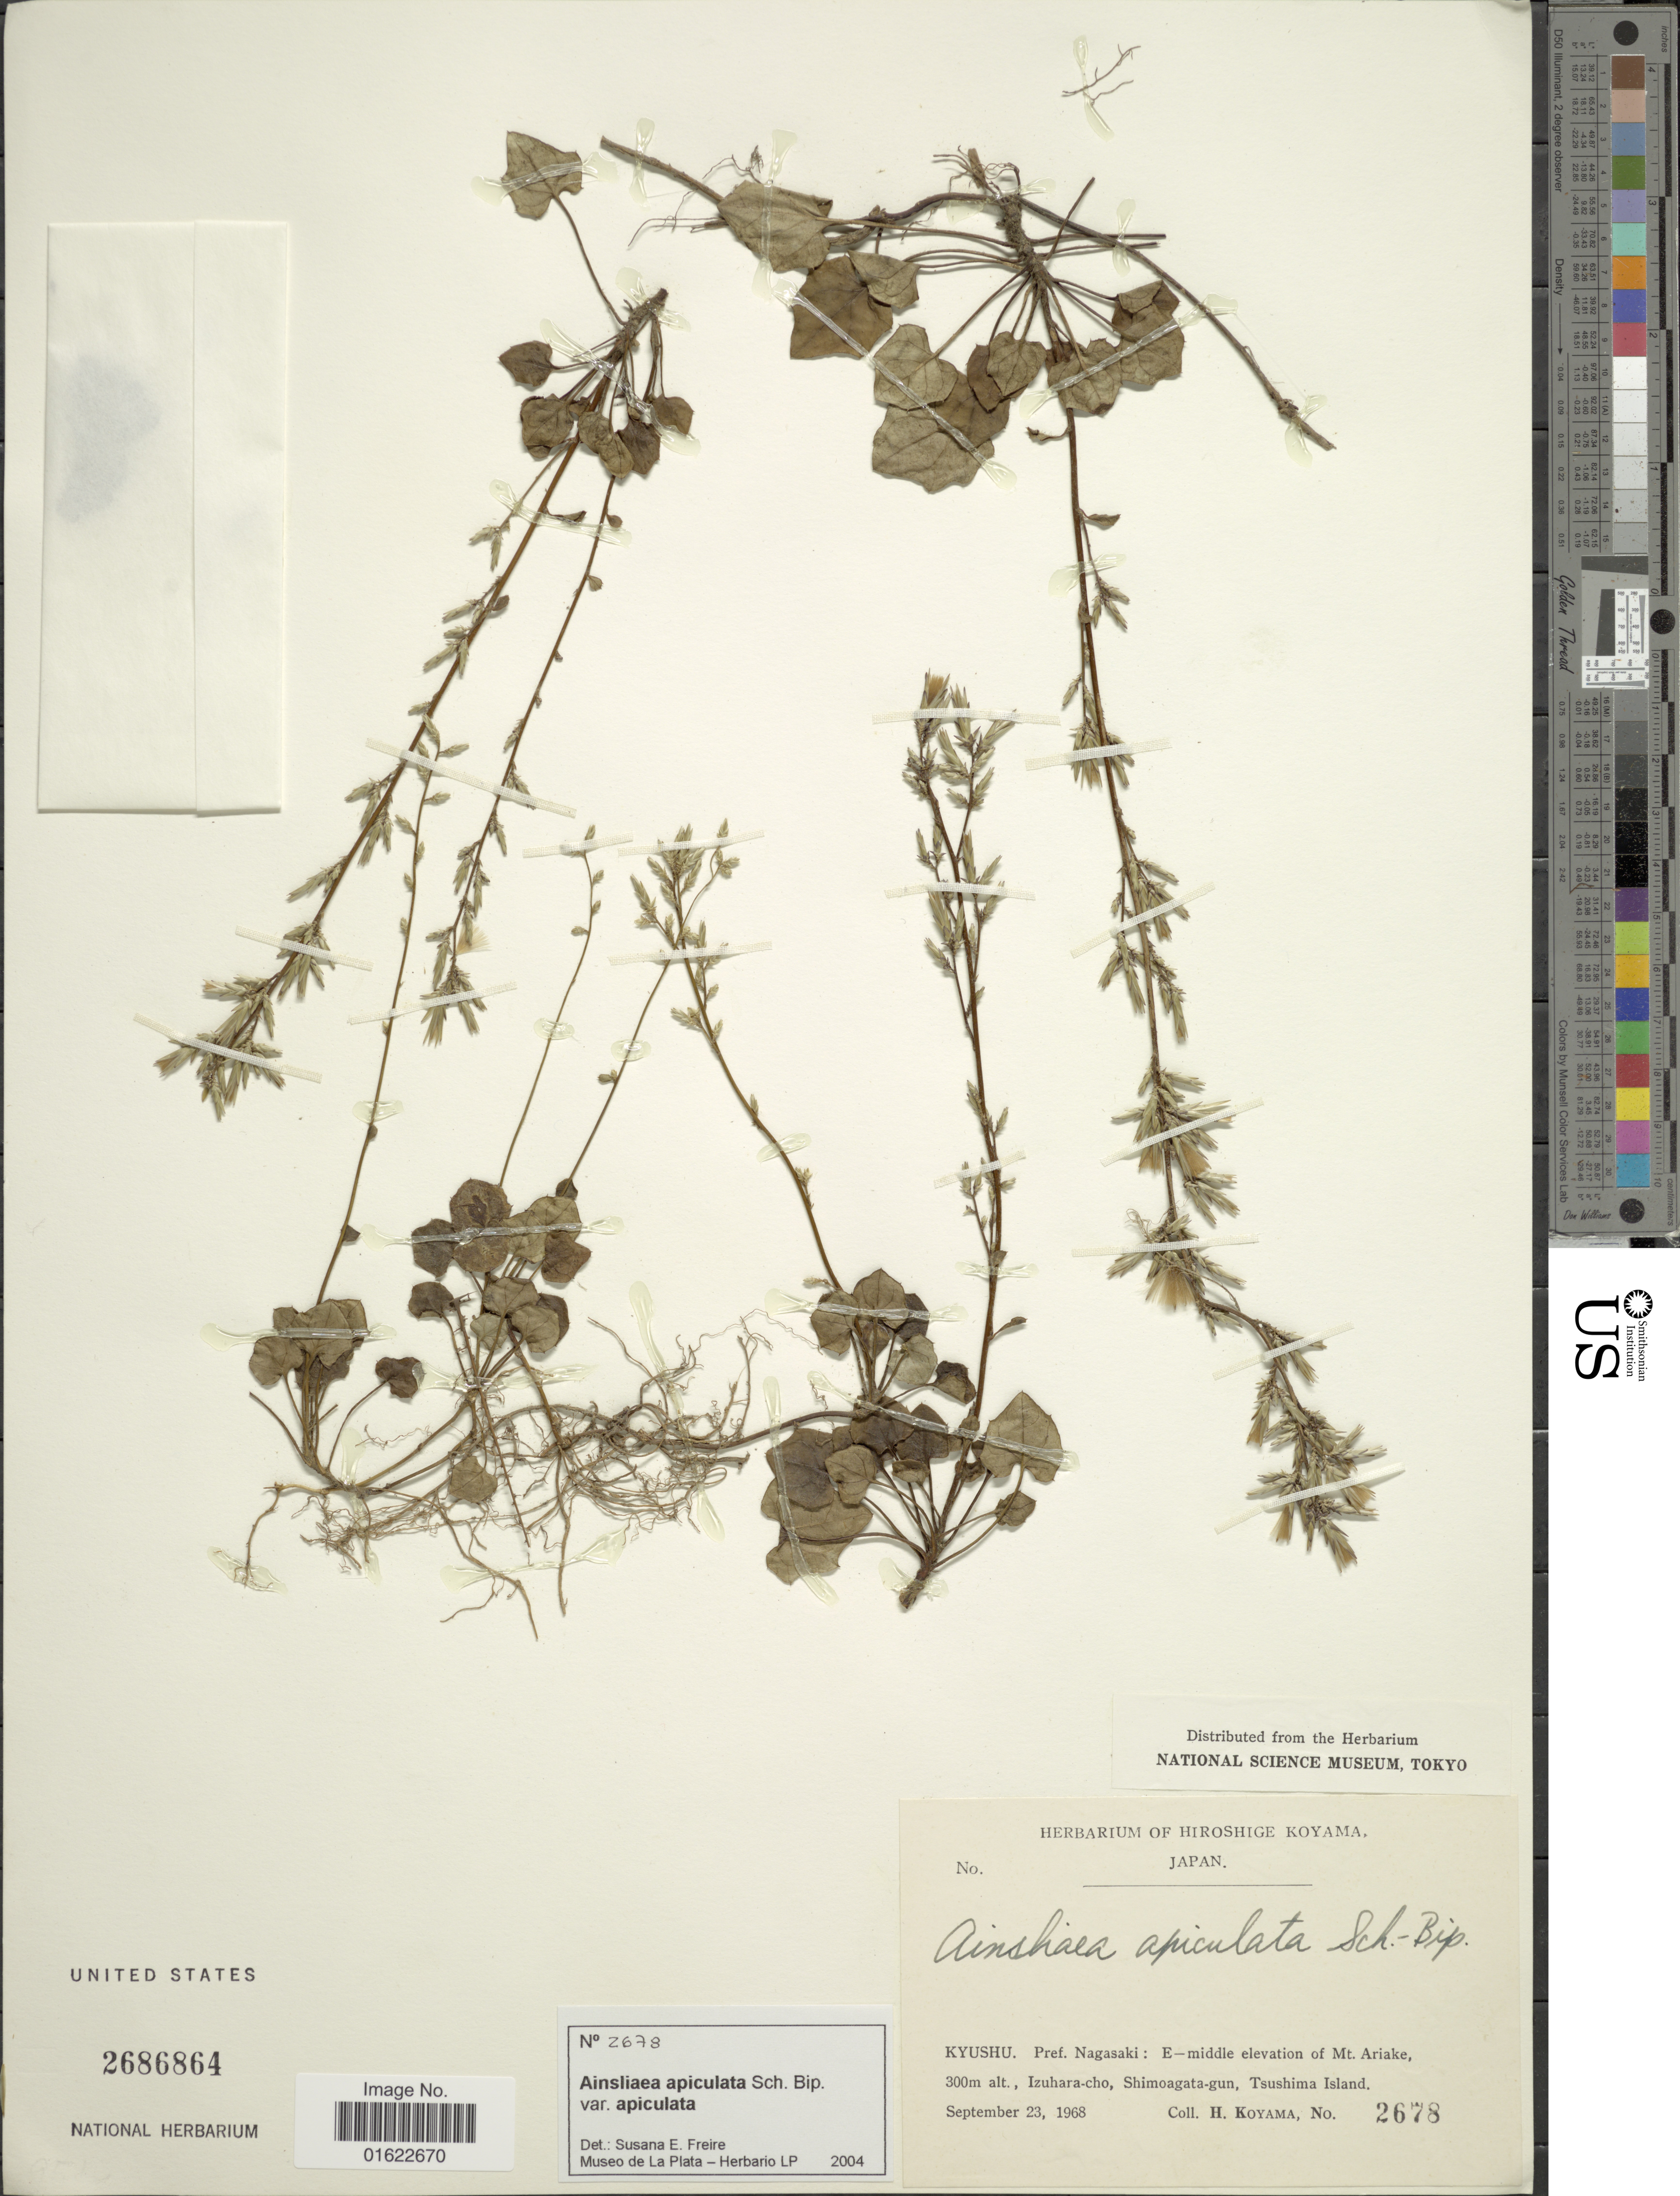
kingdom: Plantae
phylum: Tracheophyta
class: Magnoliopsida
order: Asterales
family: Asteraceae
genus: Ainsliaea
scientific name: Ainsliaea apiculata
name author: Sch. Bip.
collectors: H. Koyama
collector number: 2678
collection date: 1968-09-23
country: Japan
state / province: Nagasaki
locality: Kyushu: E-middle elevation of Mt. Ariake, Izuhara-cho, Shimoagata-gun, Tsushima Island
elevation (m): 300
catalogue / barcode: US 2686864